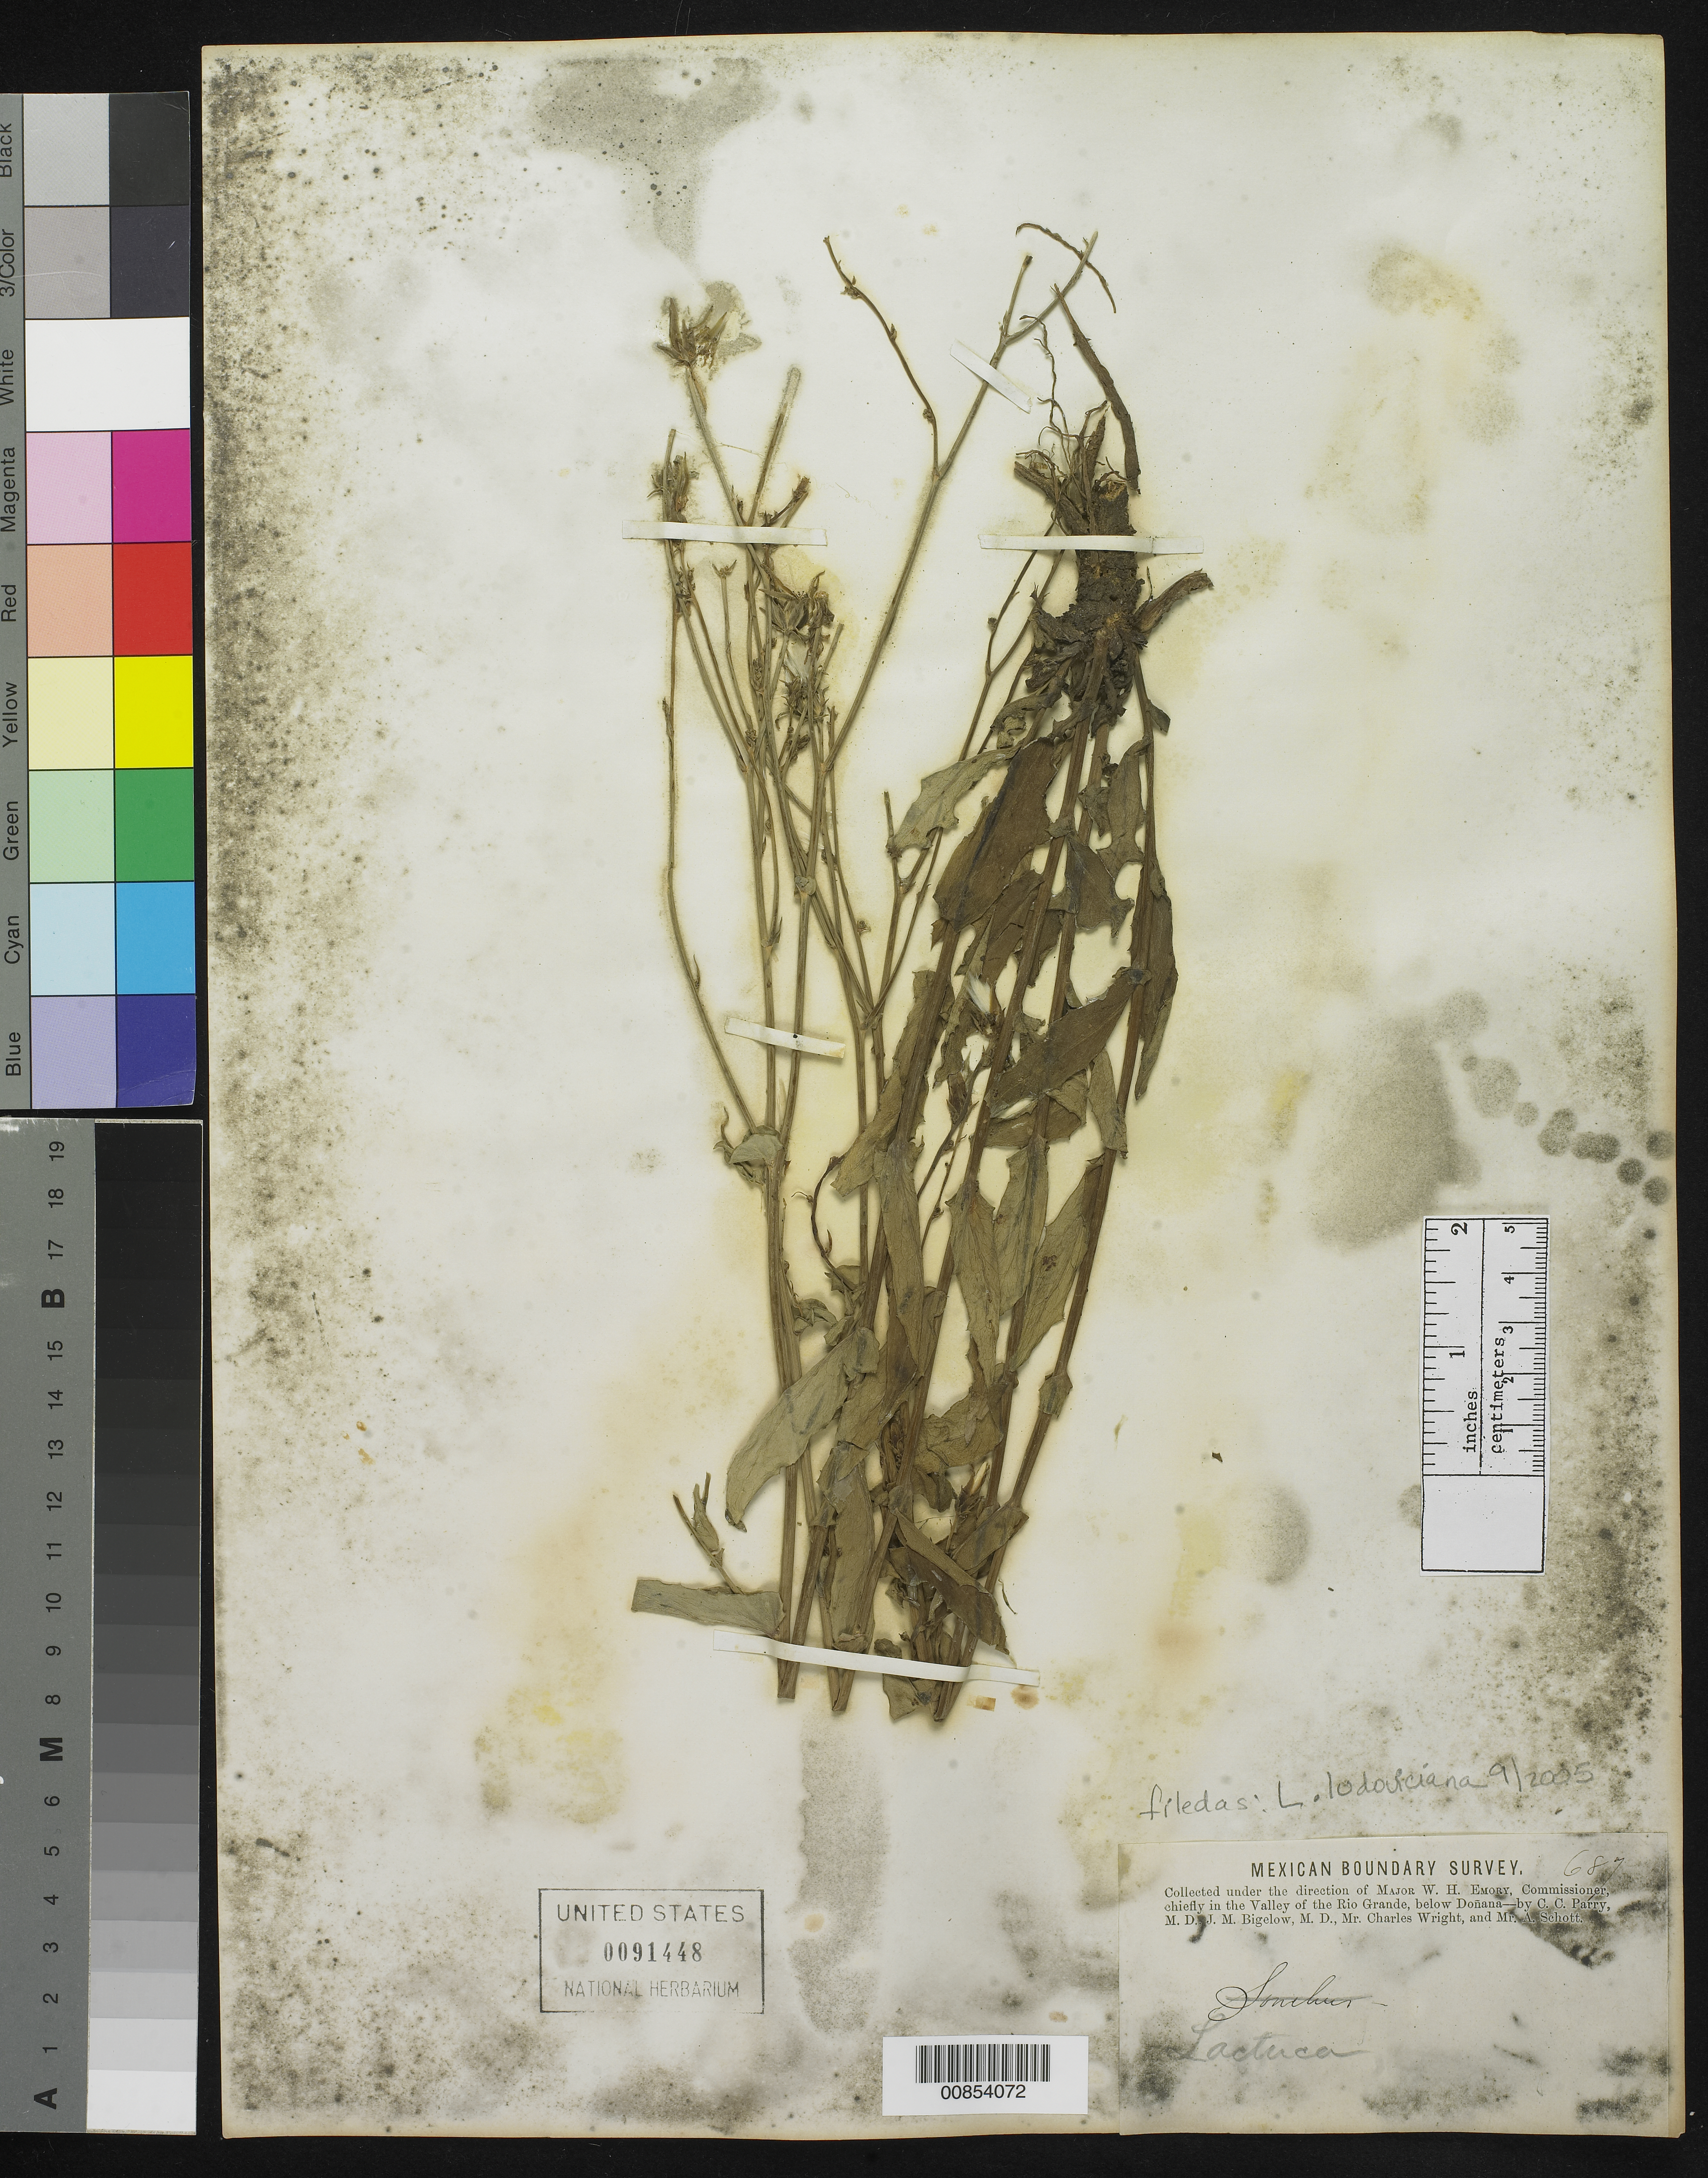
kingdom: Plantae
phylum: Tracheophyta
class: Magnoliopsida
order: Asterales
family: Asteraceae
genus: Lactuca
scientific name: Lactuca ludoviciana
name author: (Nutt.) Riddell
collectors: C. C. Parry, J. M. Bigelow, C. Wright & A. C. V. Schott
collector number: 687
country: United States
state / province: New Mexico / Texas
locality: Valley of the Rio Grande, below Doñana.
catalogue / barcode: US 91448